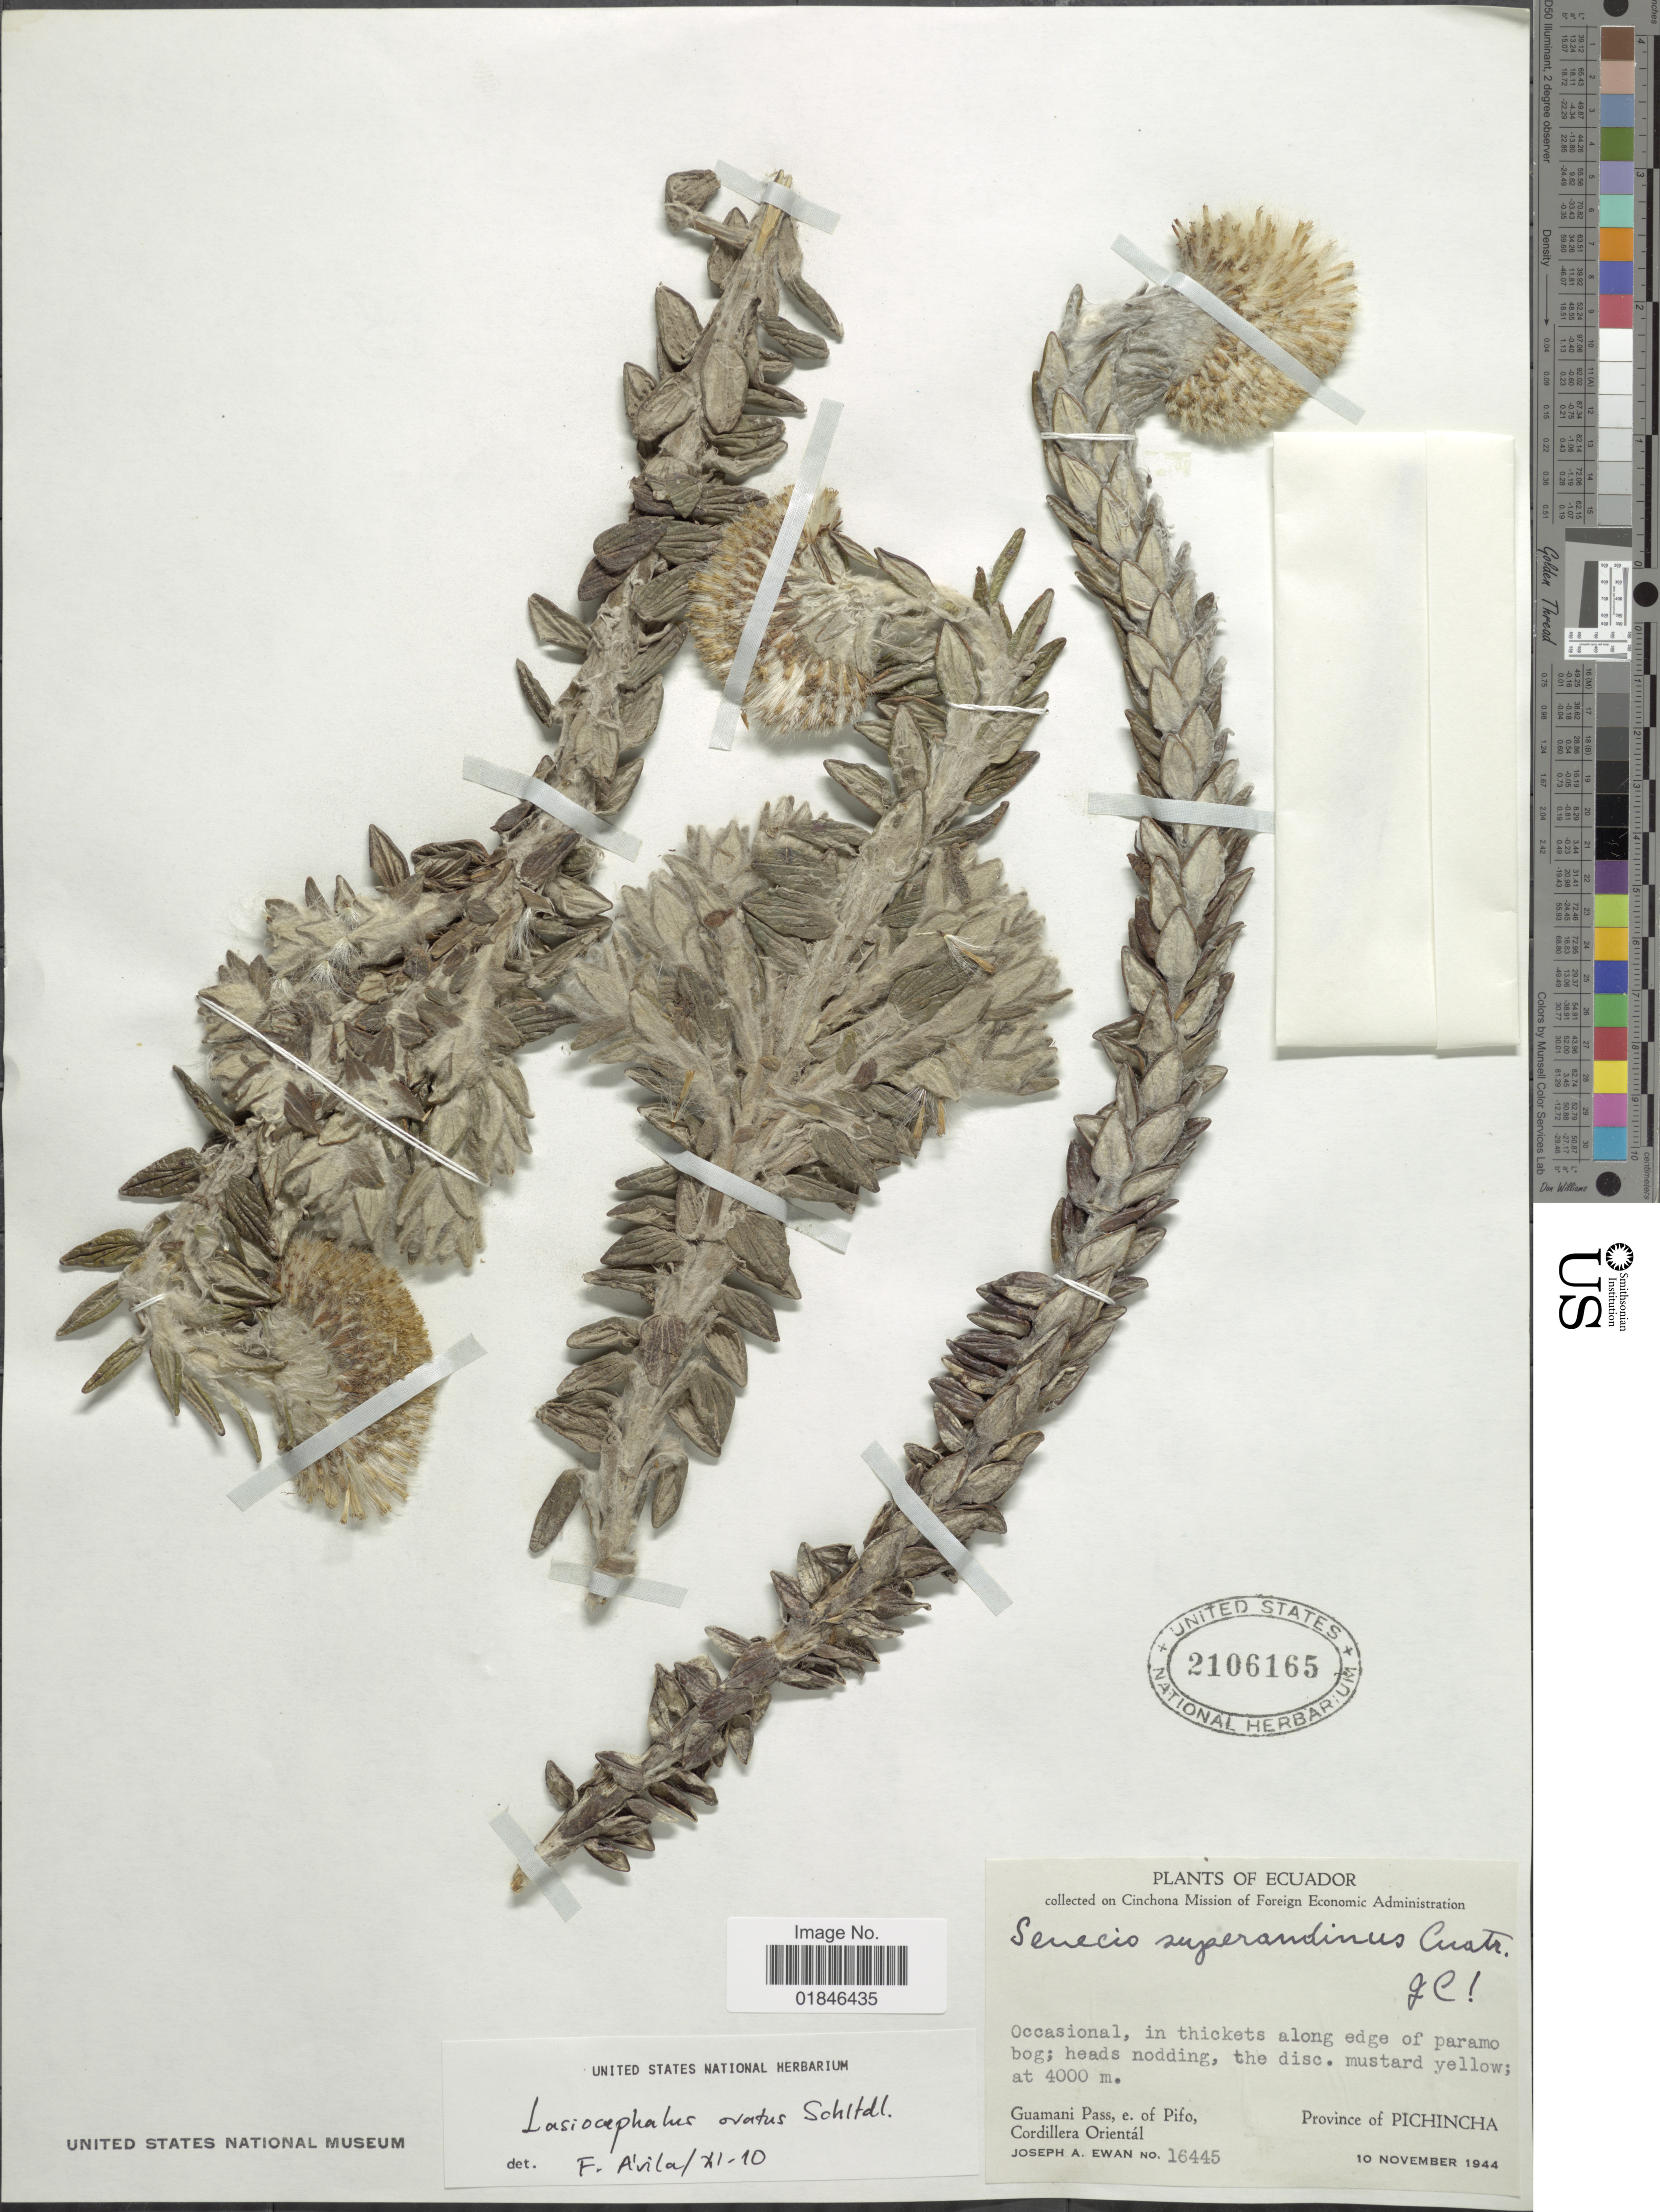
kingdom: Plantae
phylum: Tracheophyta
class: Magnoliopsida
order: Asterales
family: Asteraceae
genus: Senecio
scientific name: Senecio superandinus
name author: Cuatrec.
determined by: Salomon, Luciana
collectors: J. A. Ewan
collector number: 16445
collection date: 1944-11-10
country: Ecuador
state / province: Pichincha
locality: Guamani Pass, e. of Pifo. Cordillera Oriental, Province of Pichincha.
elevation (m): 4000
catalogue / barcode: US 2106165